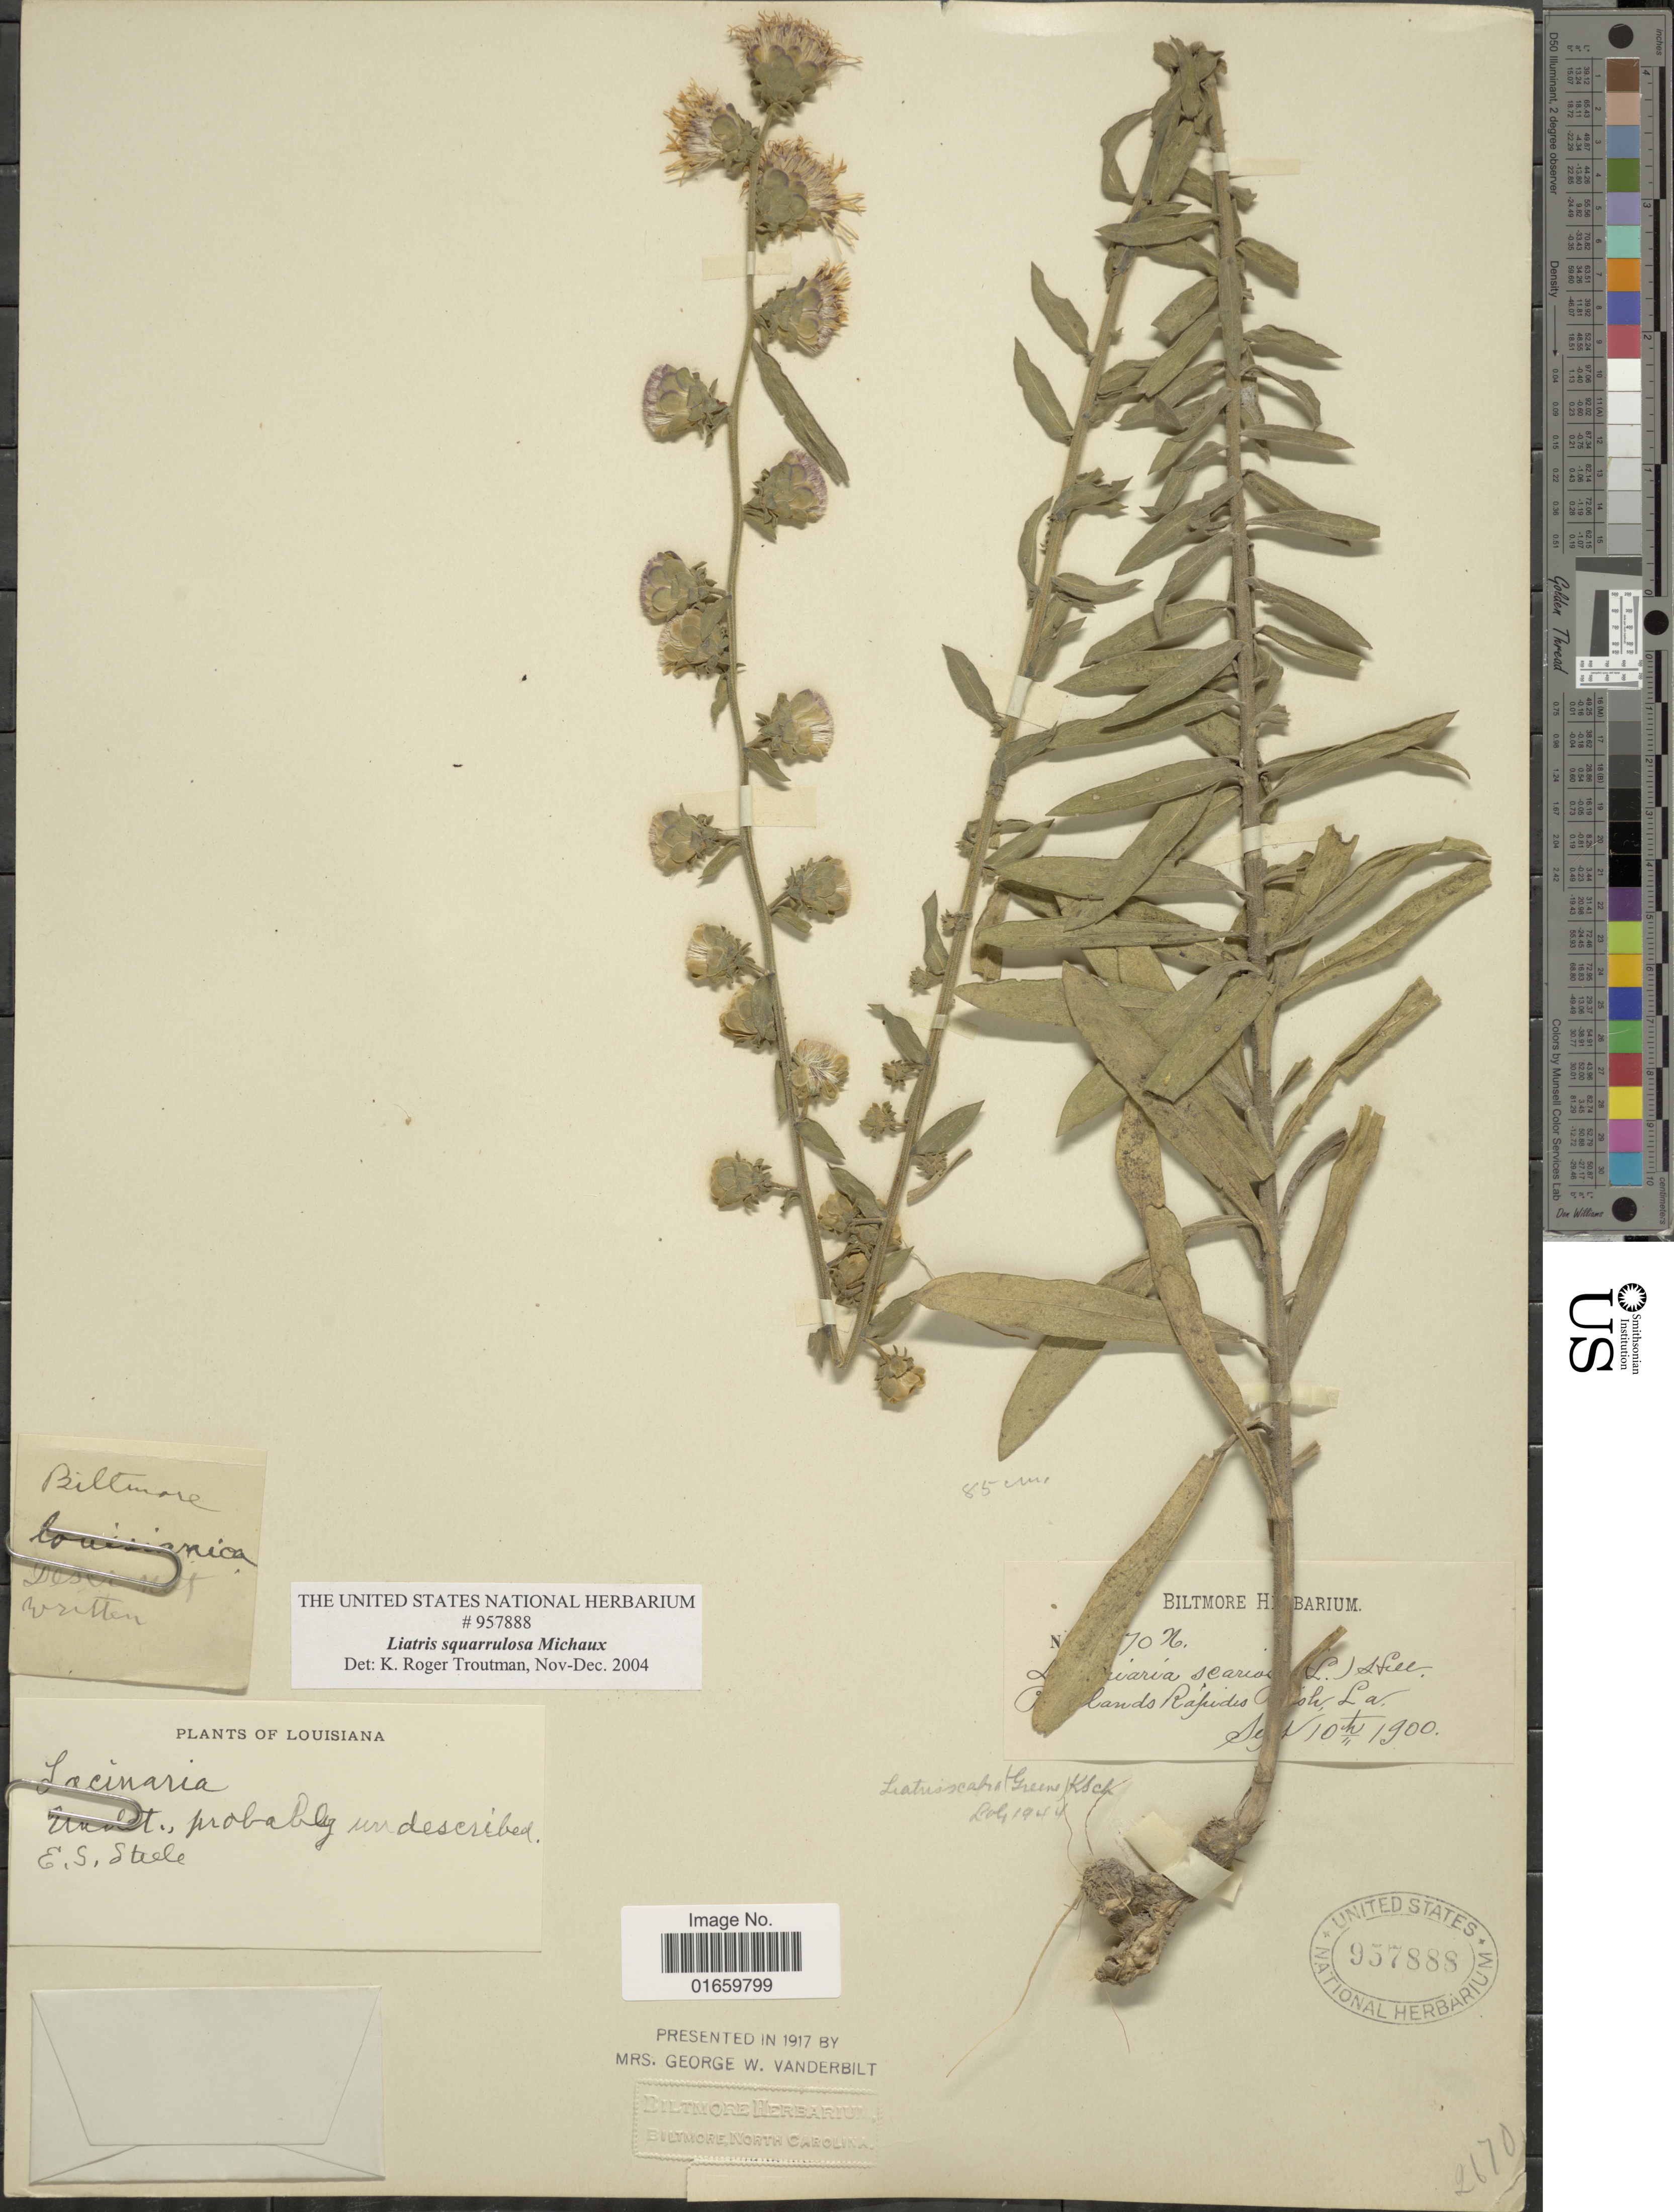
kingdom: Plantae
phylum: Tracheophyta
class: Magnoliopsida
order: Asterales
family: Asteraceae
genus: Liatris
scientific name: Liatris squarrulosa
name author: Michx.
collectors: ex herb. Biltmore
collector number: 70N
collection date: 1900-09-10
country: United States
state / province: Louisiana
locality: Lands Rapides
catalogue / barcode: US 957888